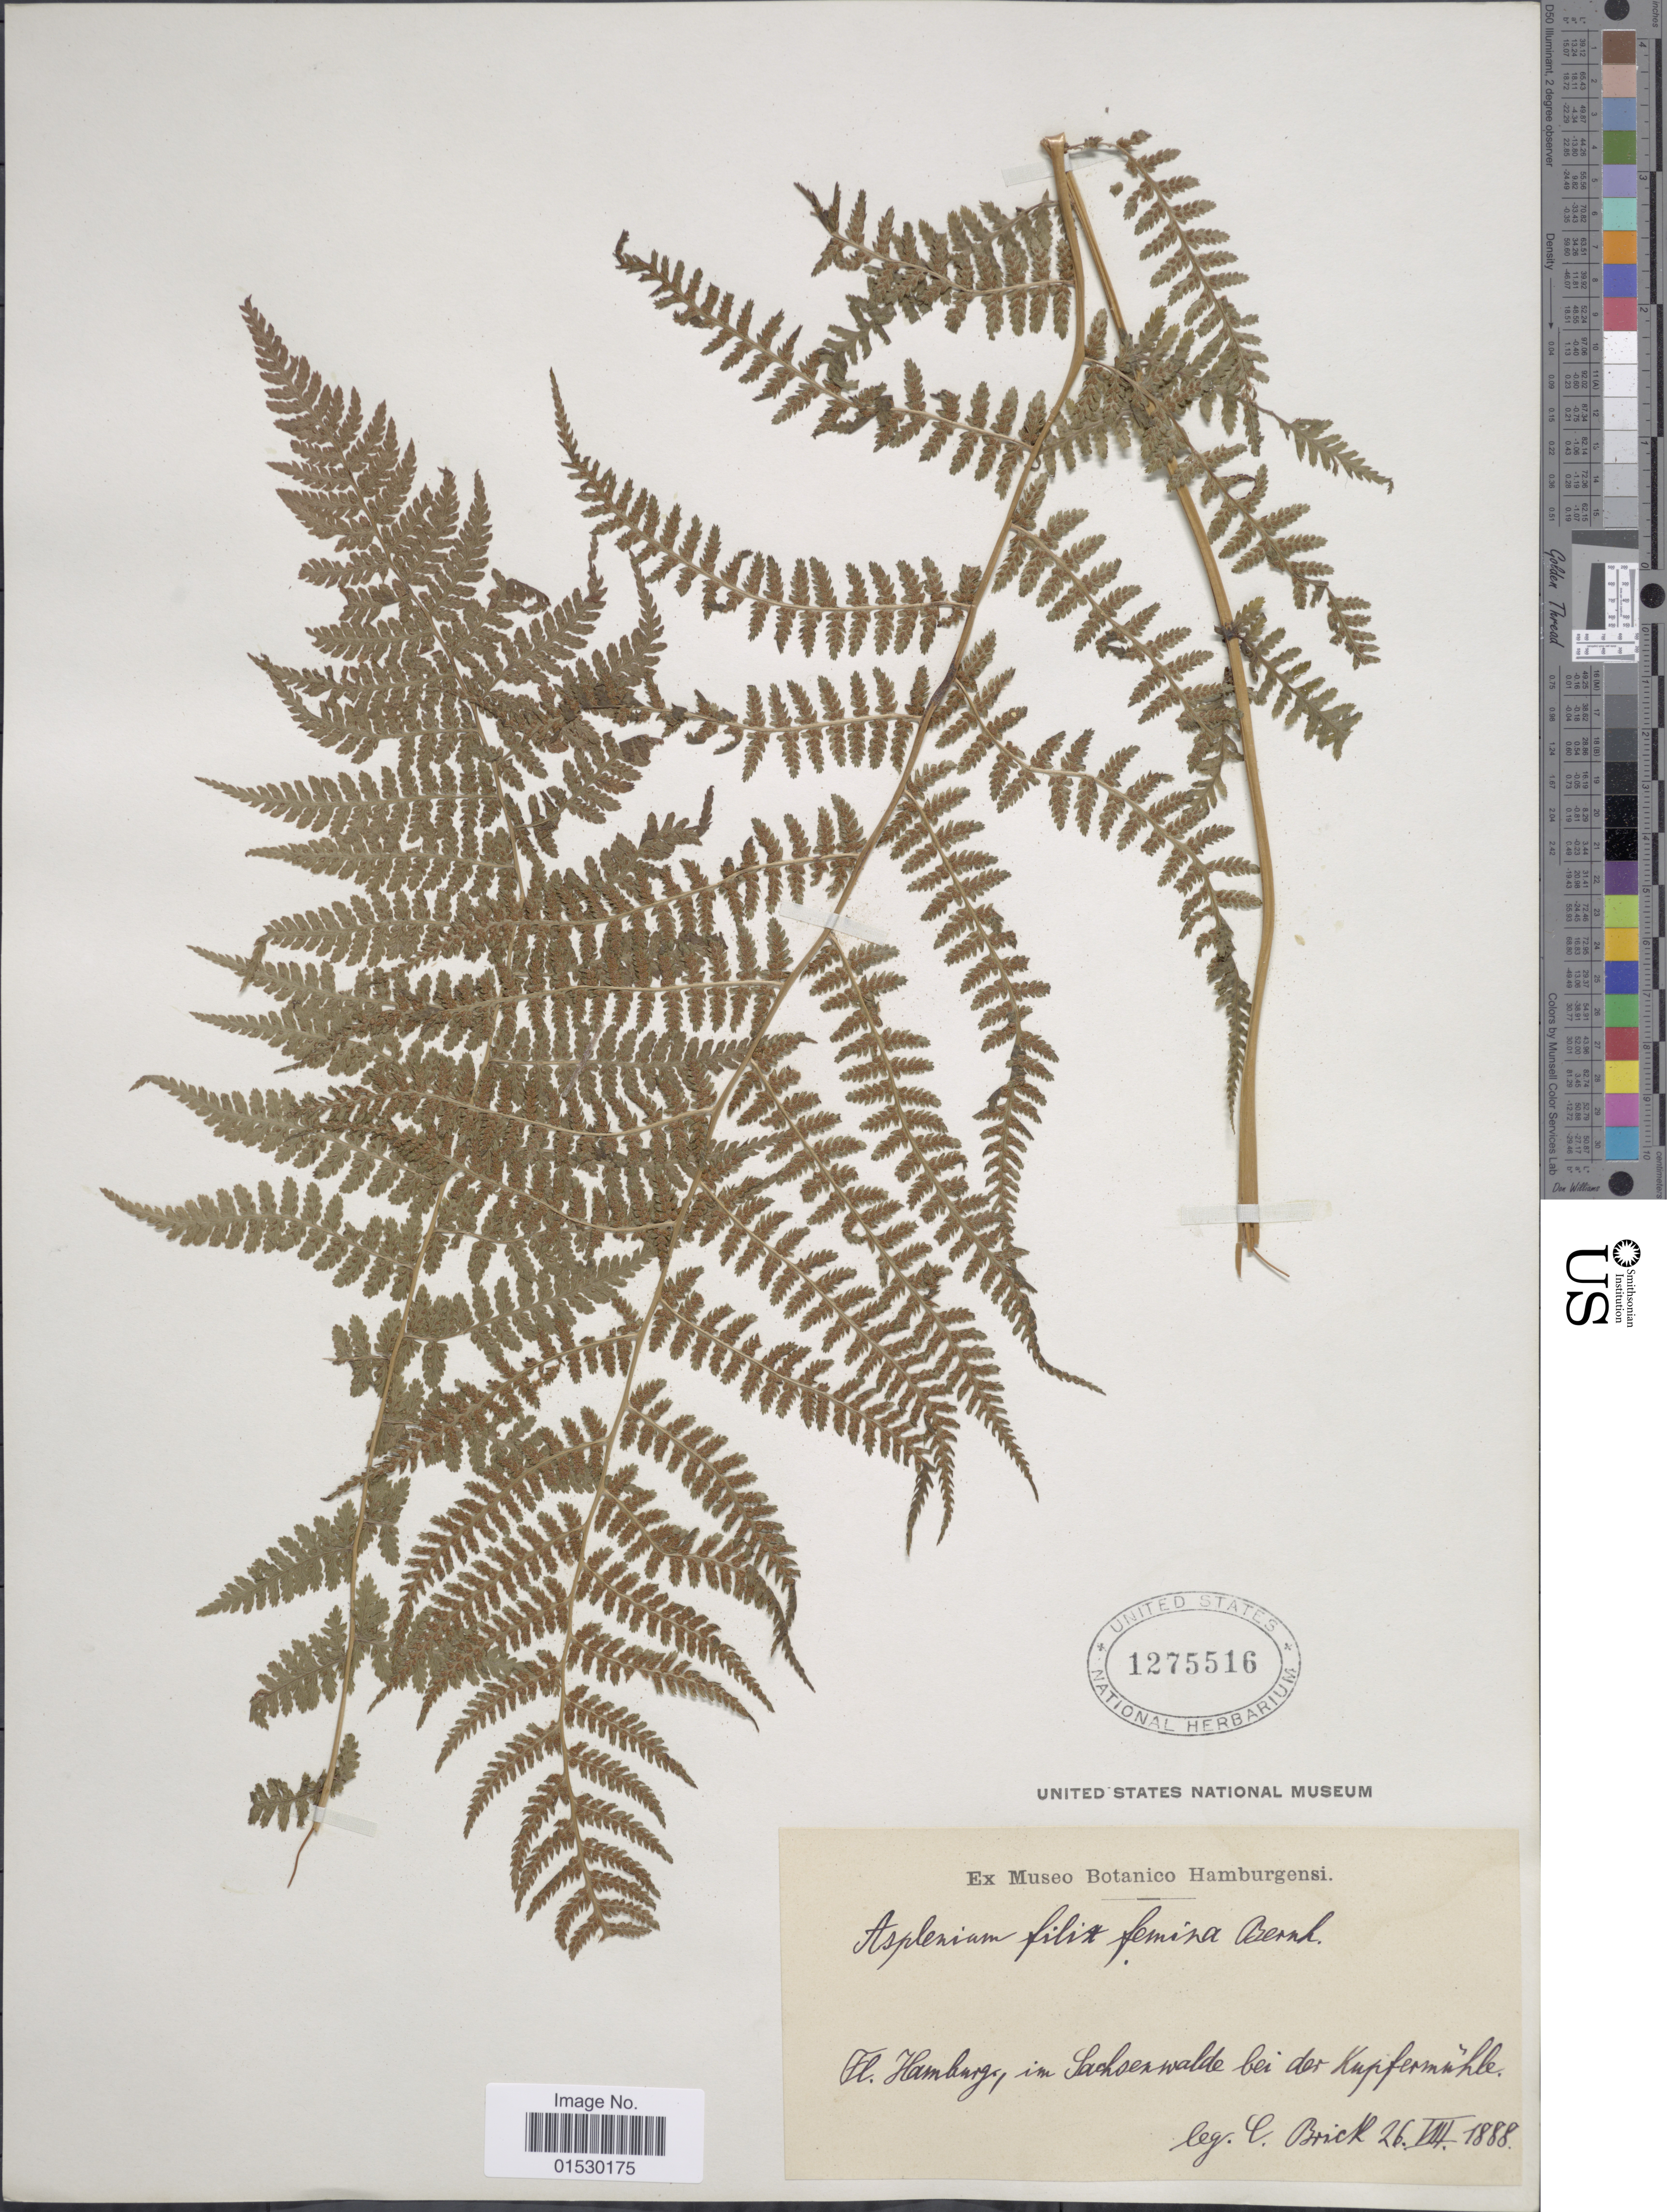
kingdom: Plantae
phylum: Tracheophyta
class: Polypodiopsida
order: Polypodiales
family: Athyriaceae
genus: Athyrium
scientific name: Athyrium filix-femina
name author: (L.) Roth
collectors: C. Brick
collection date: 1888-08-26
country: Germany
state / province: Hamburg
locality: Hamburg, in Sachsenwalde bei der Kupfermuhle [interpreted]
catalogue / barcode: US 1275516